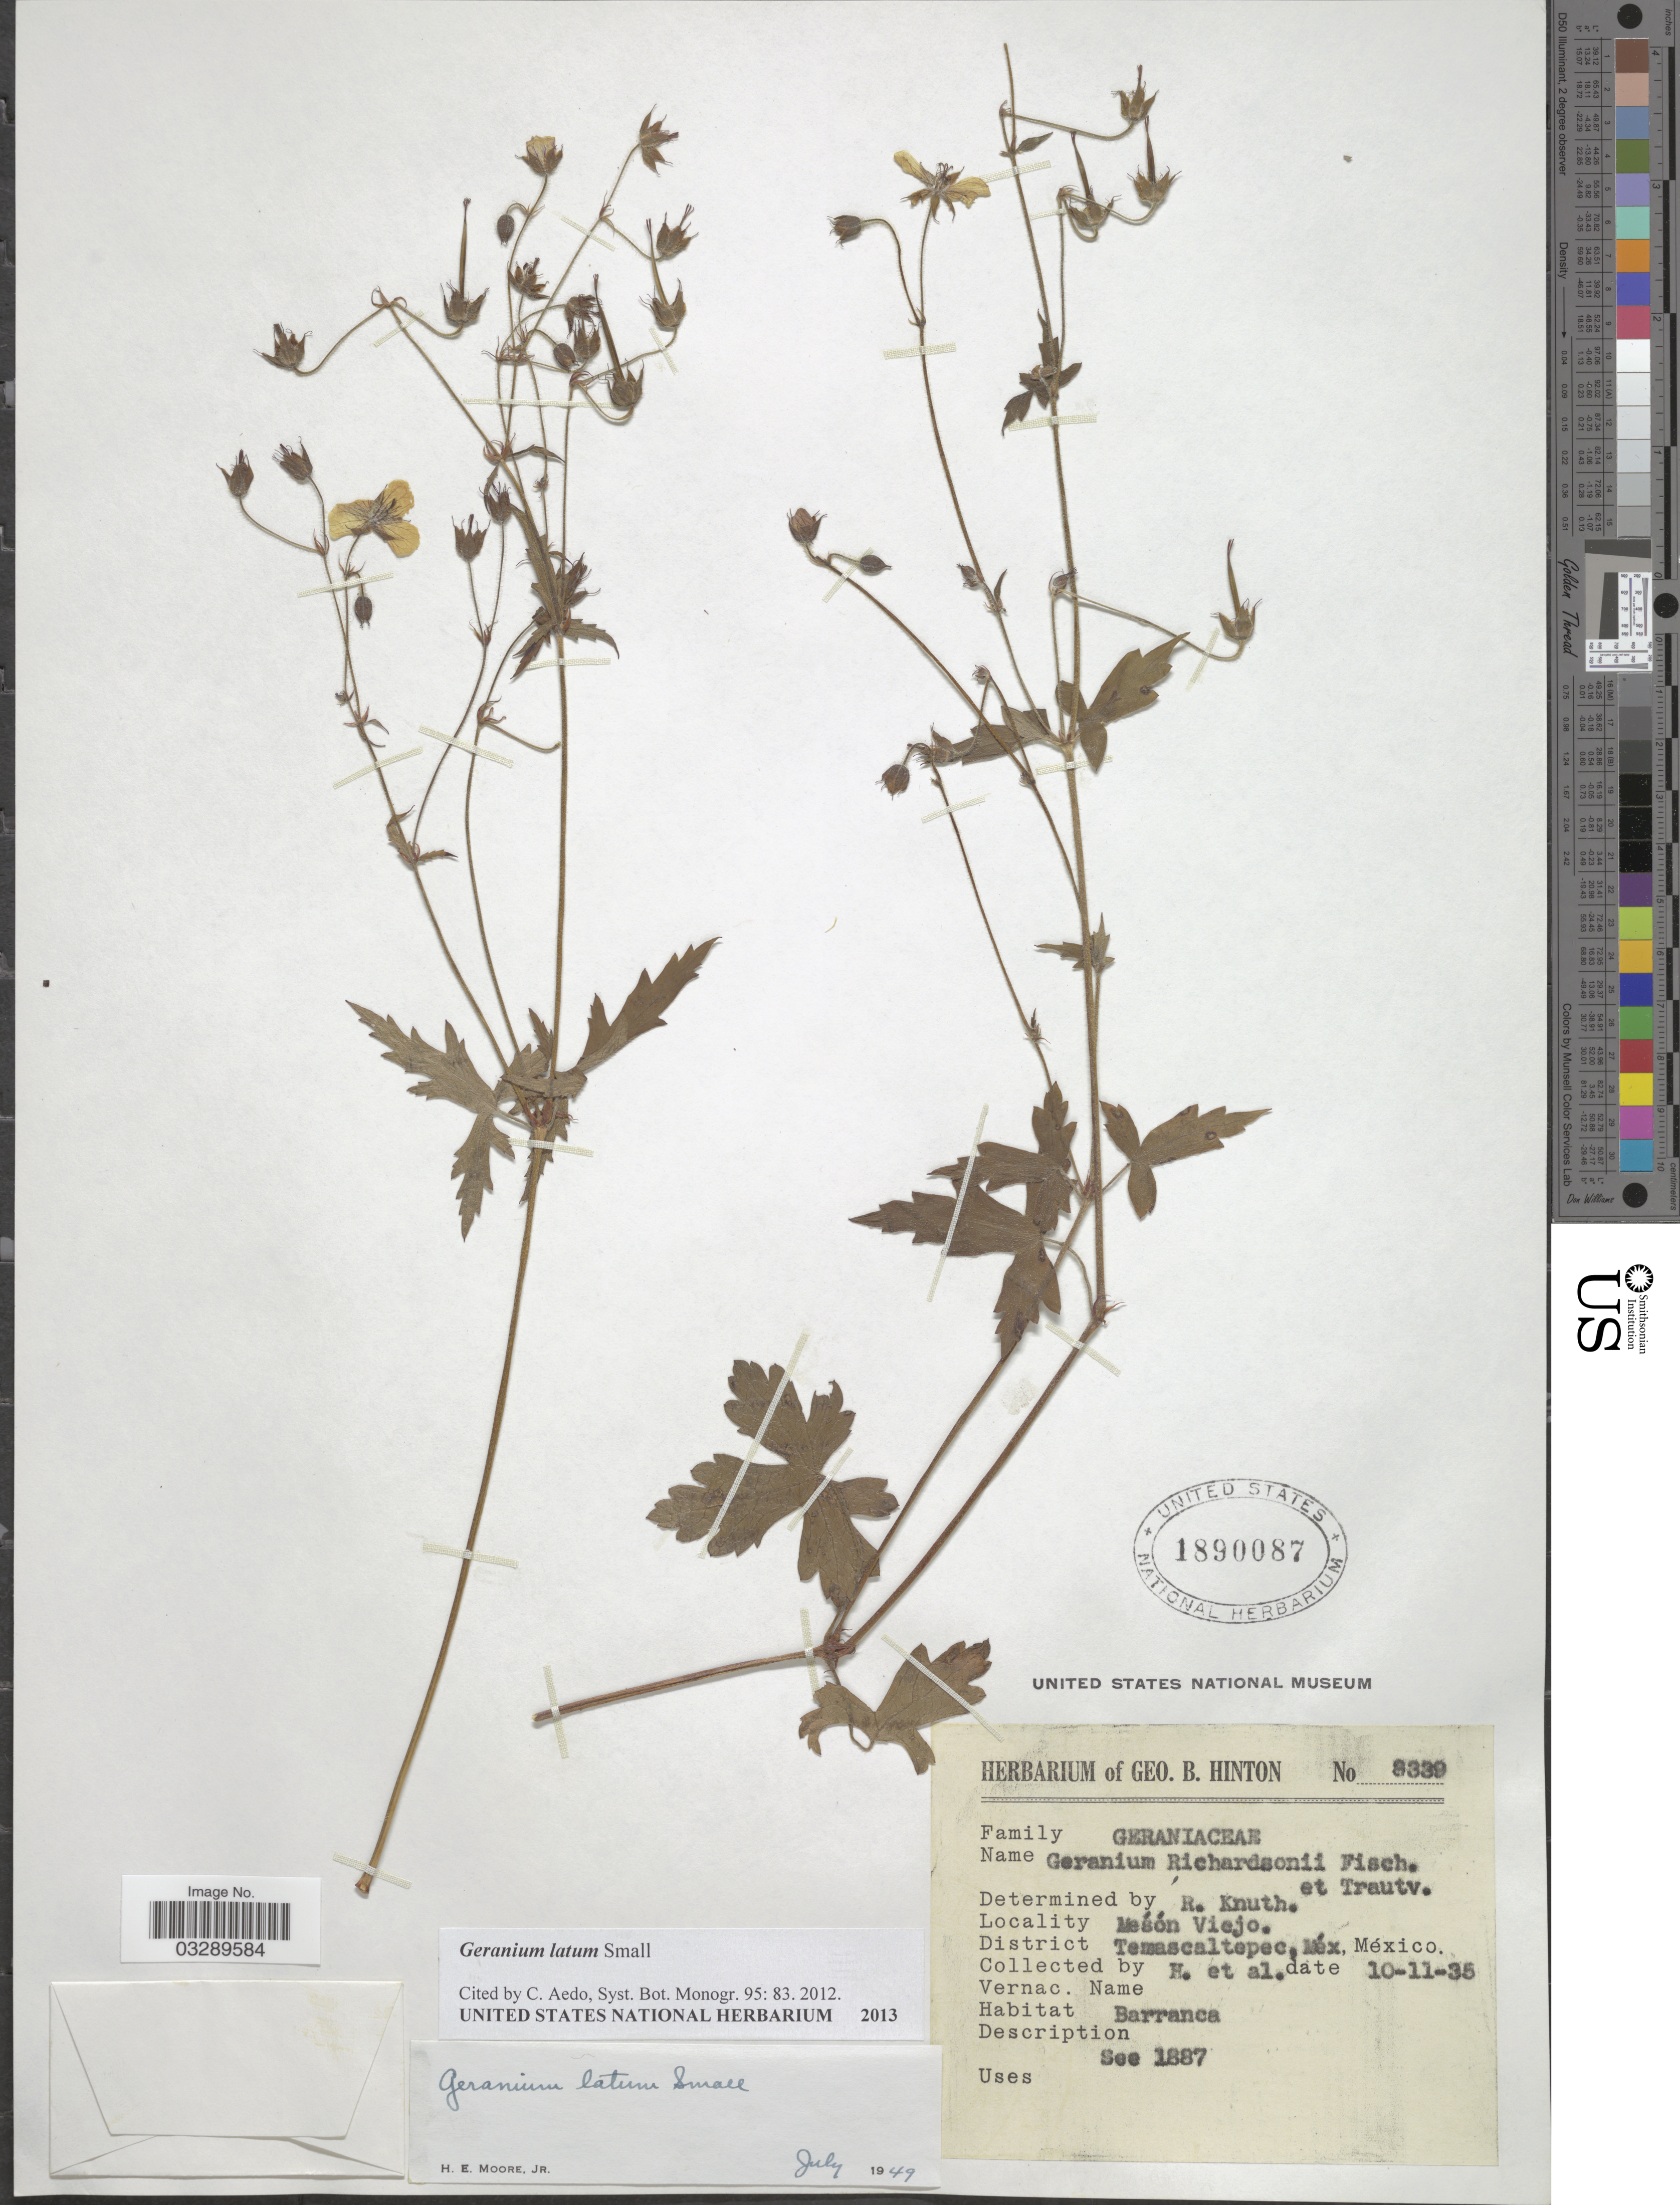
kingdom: Plantae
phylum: Tracheophyta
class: Magnoliopsida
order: Geraniales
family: Geraniaceae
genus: Geranium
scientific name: Geranium latum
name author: Small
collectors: G. B. Hinton & et al.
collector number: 8339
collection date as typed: Transcribed d/m/y: 10/11/35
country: Mexico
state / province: México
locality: Mesón Viejo. District Temascaltepec, Méx.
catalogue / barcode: US 1890087